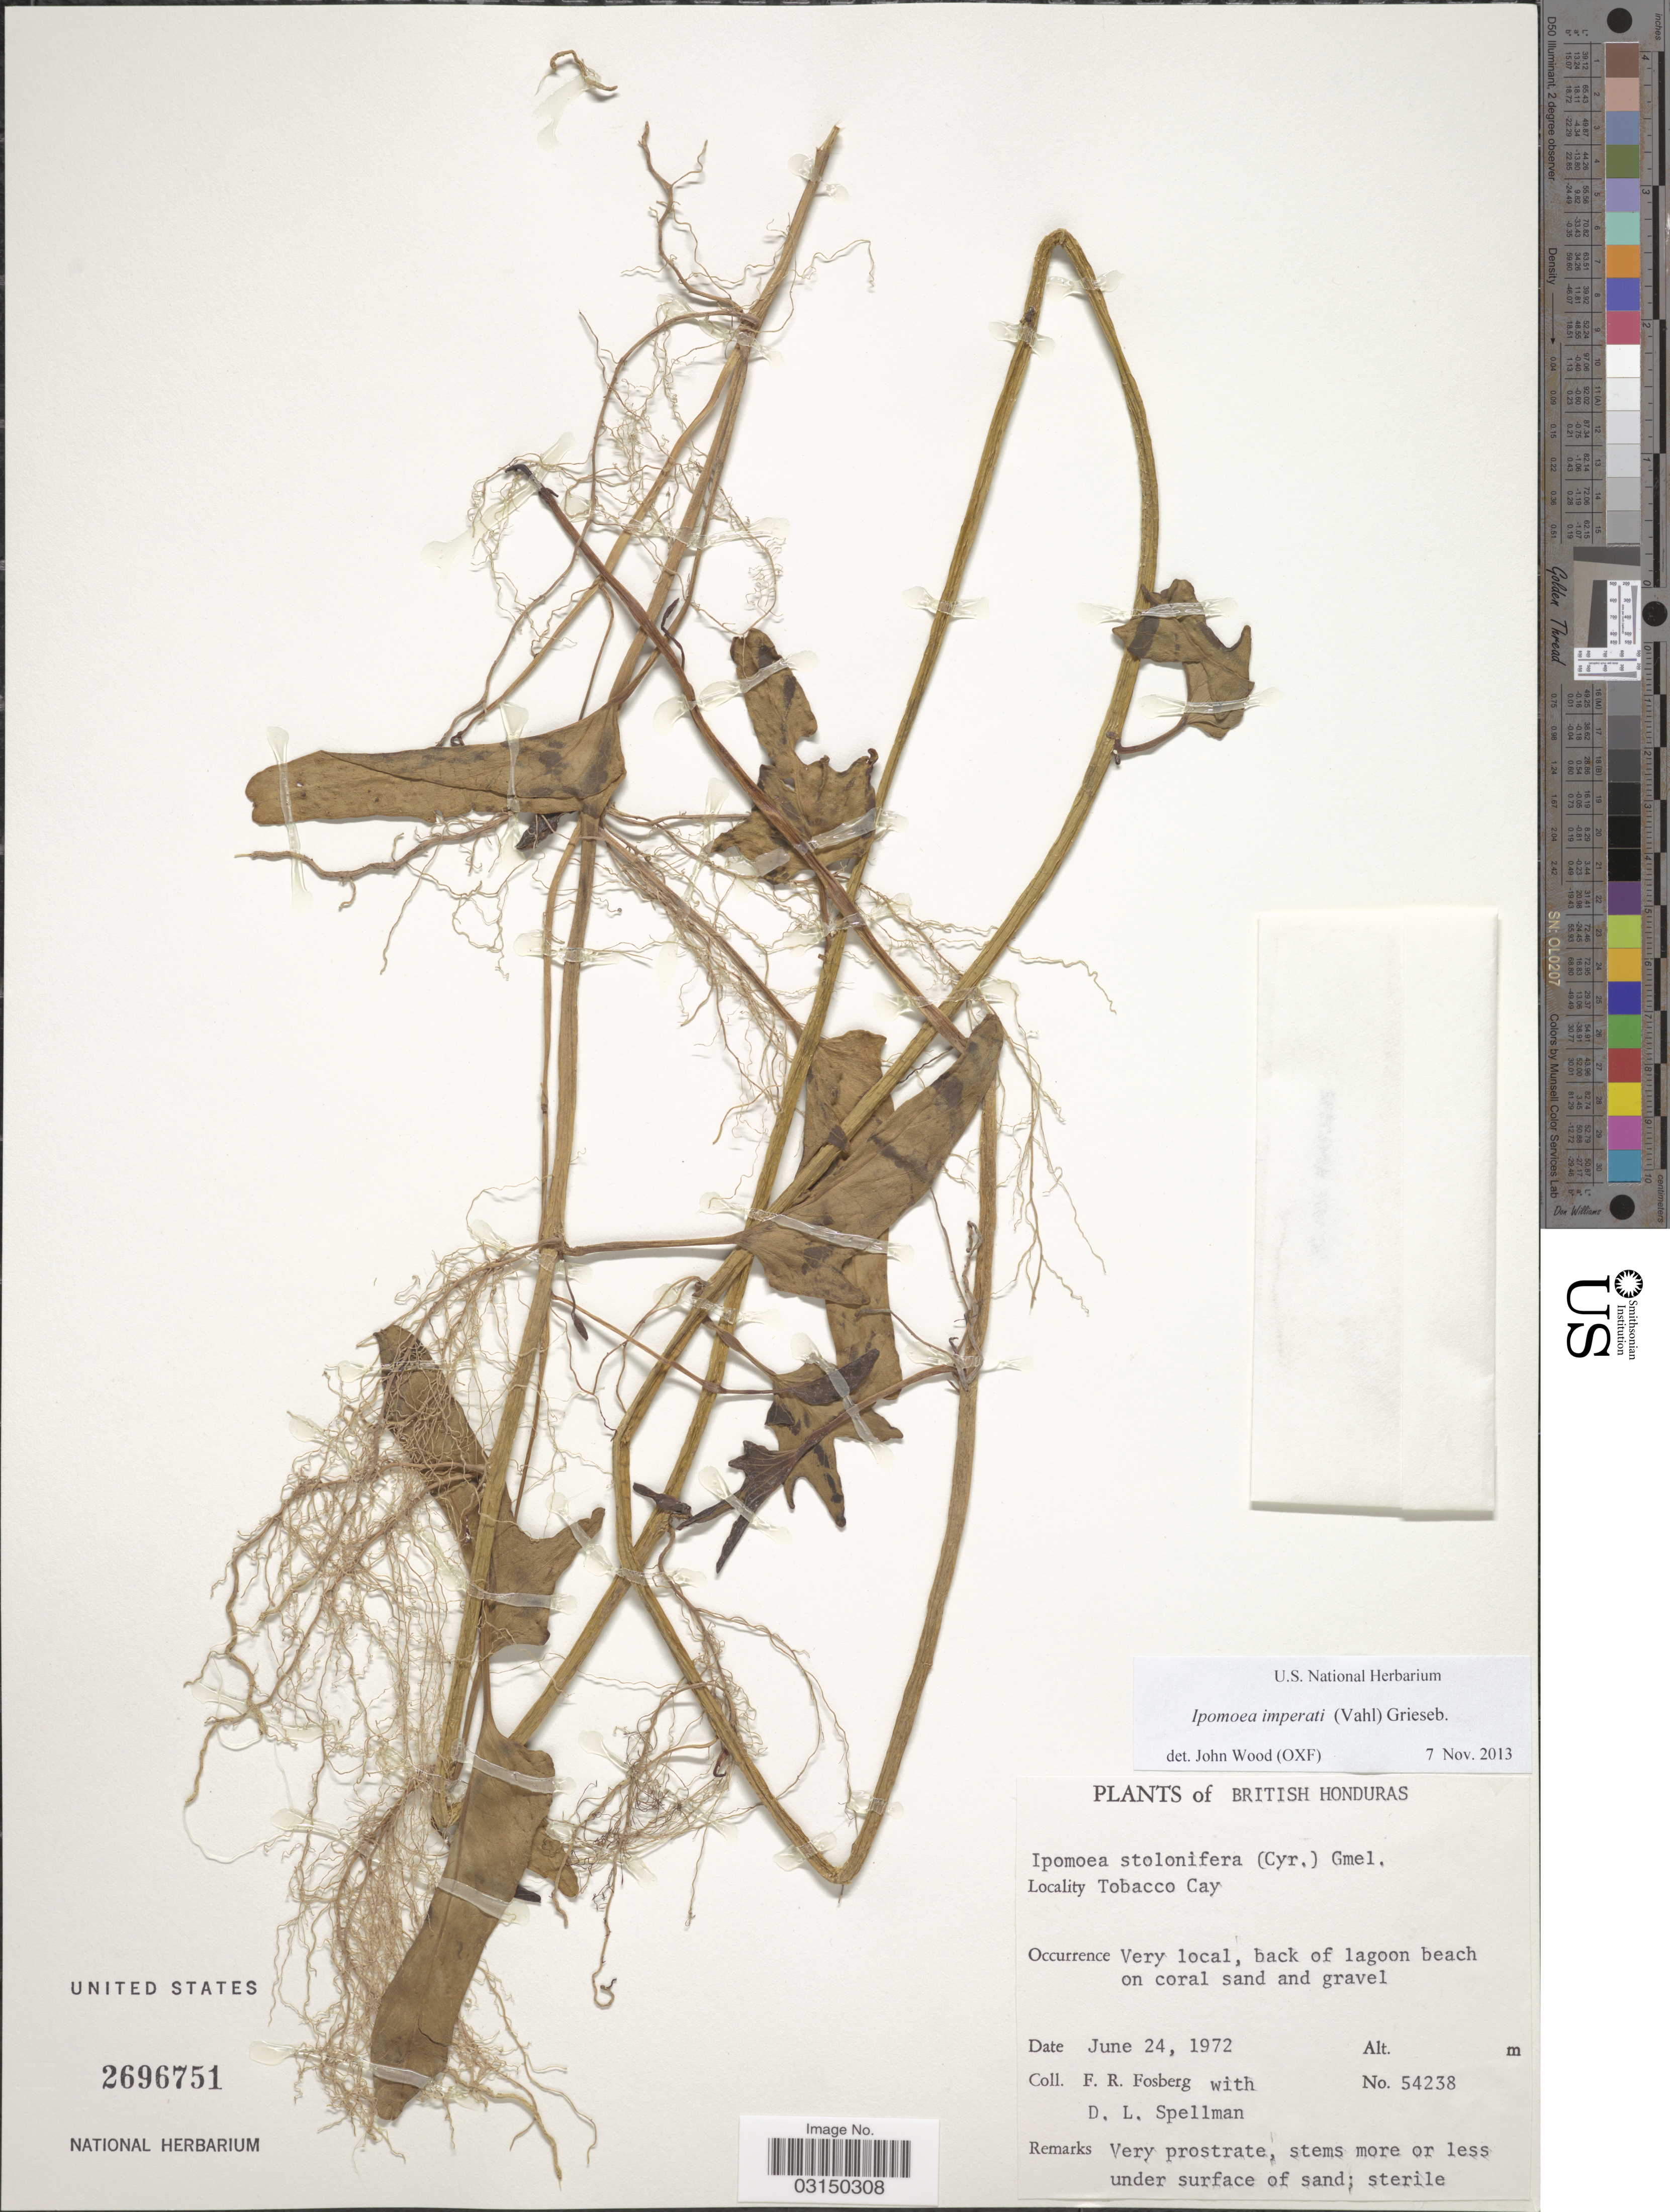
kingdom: Plantae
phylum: Tracheophyta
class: Magnoliopsida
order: Solanales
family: Convolvulaceae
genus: Ipomoea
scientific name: Ipomoea imperati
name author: (Vahl) Griseb.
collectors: F. R. Fosberg & D. L. Spellman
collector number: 54238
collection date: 1972-06-24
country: Belize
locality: British Honduras. Tobacco Cay.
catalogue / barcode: US 2696751